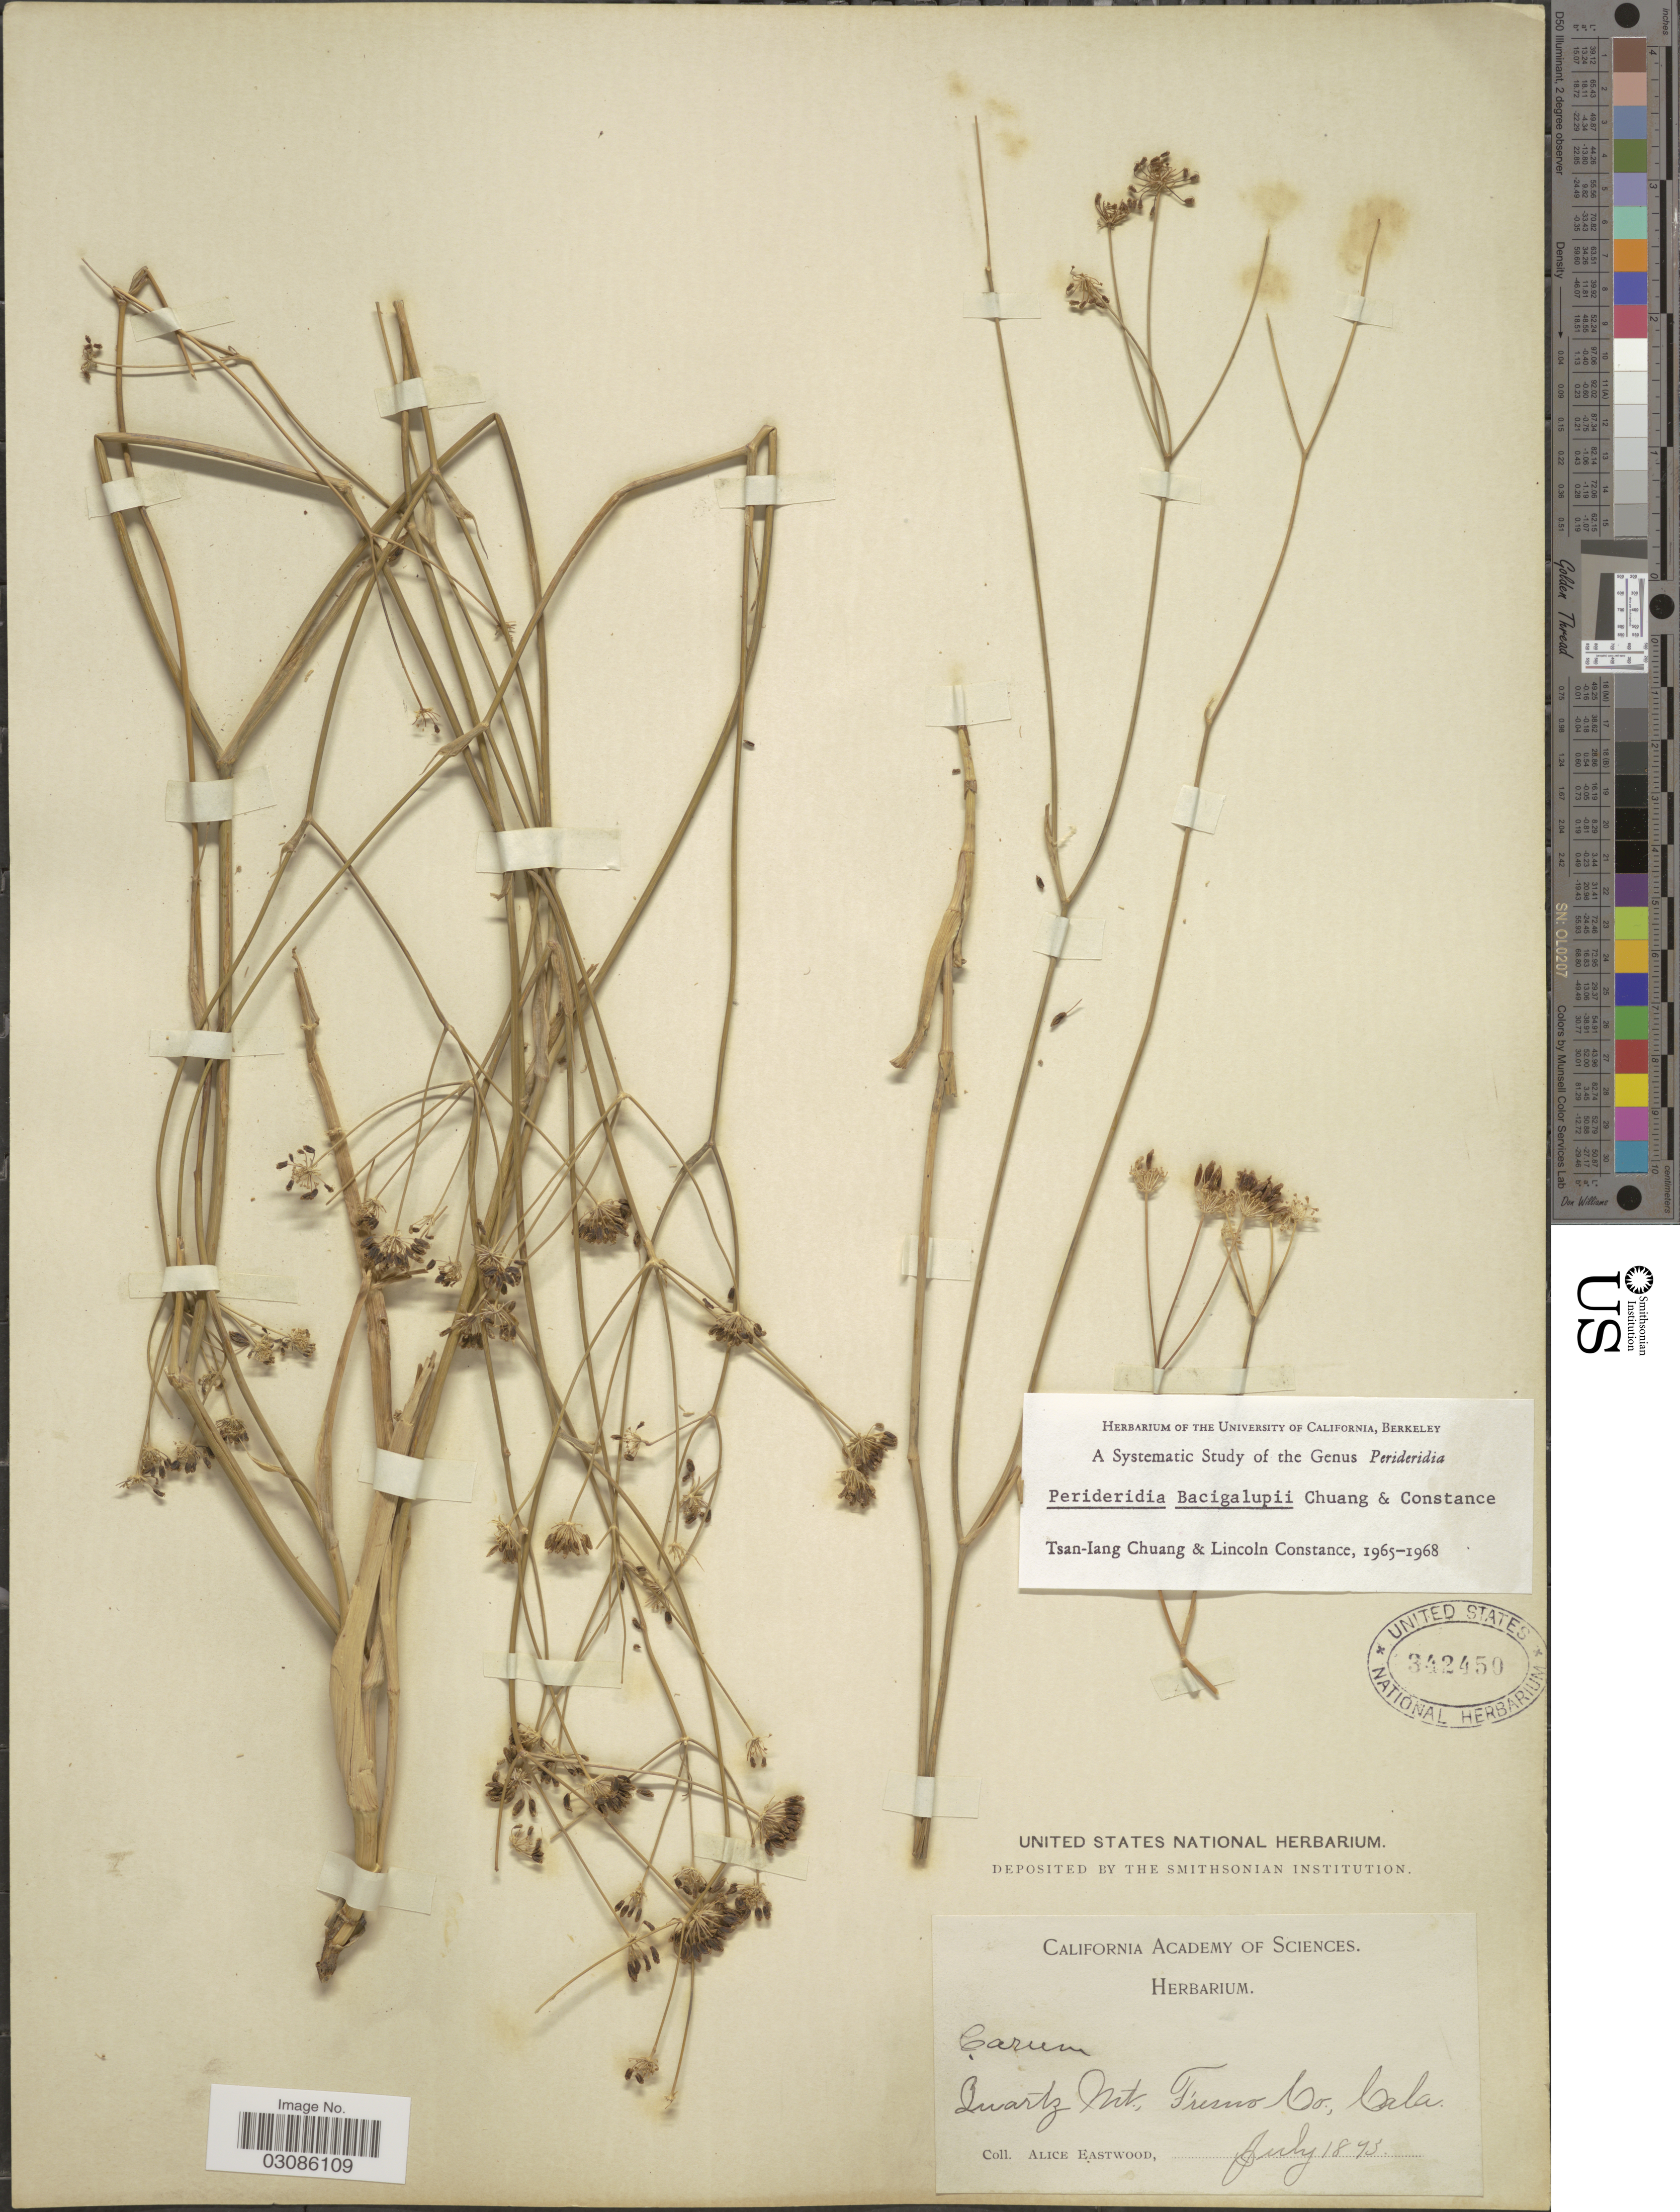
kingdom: Plantae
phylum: Tracheophyta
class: Magnoliopsida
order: Apiales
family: Apiaceae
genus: Perideridia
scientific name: Perideridia bacigalupii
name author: T.I. Chuang & Constance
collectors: A. Eastwood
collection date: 1893-07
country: United States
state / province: California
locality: Quartz Mt., Fresmo Co.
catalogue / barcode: US 342450